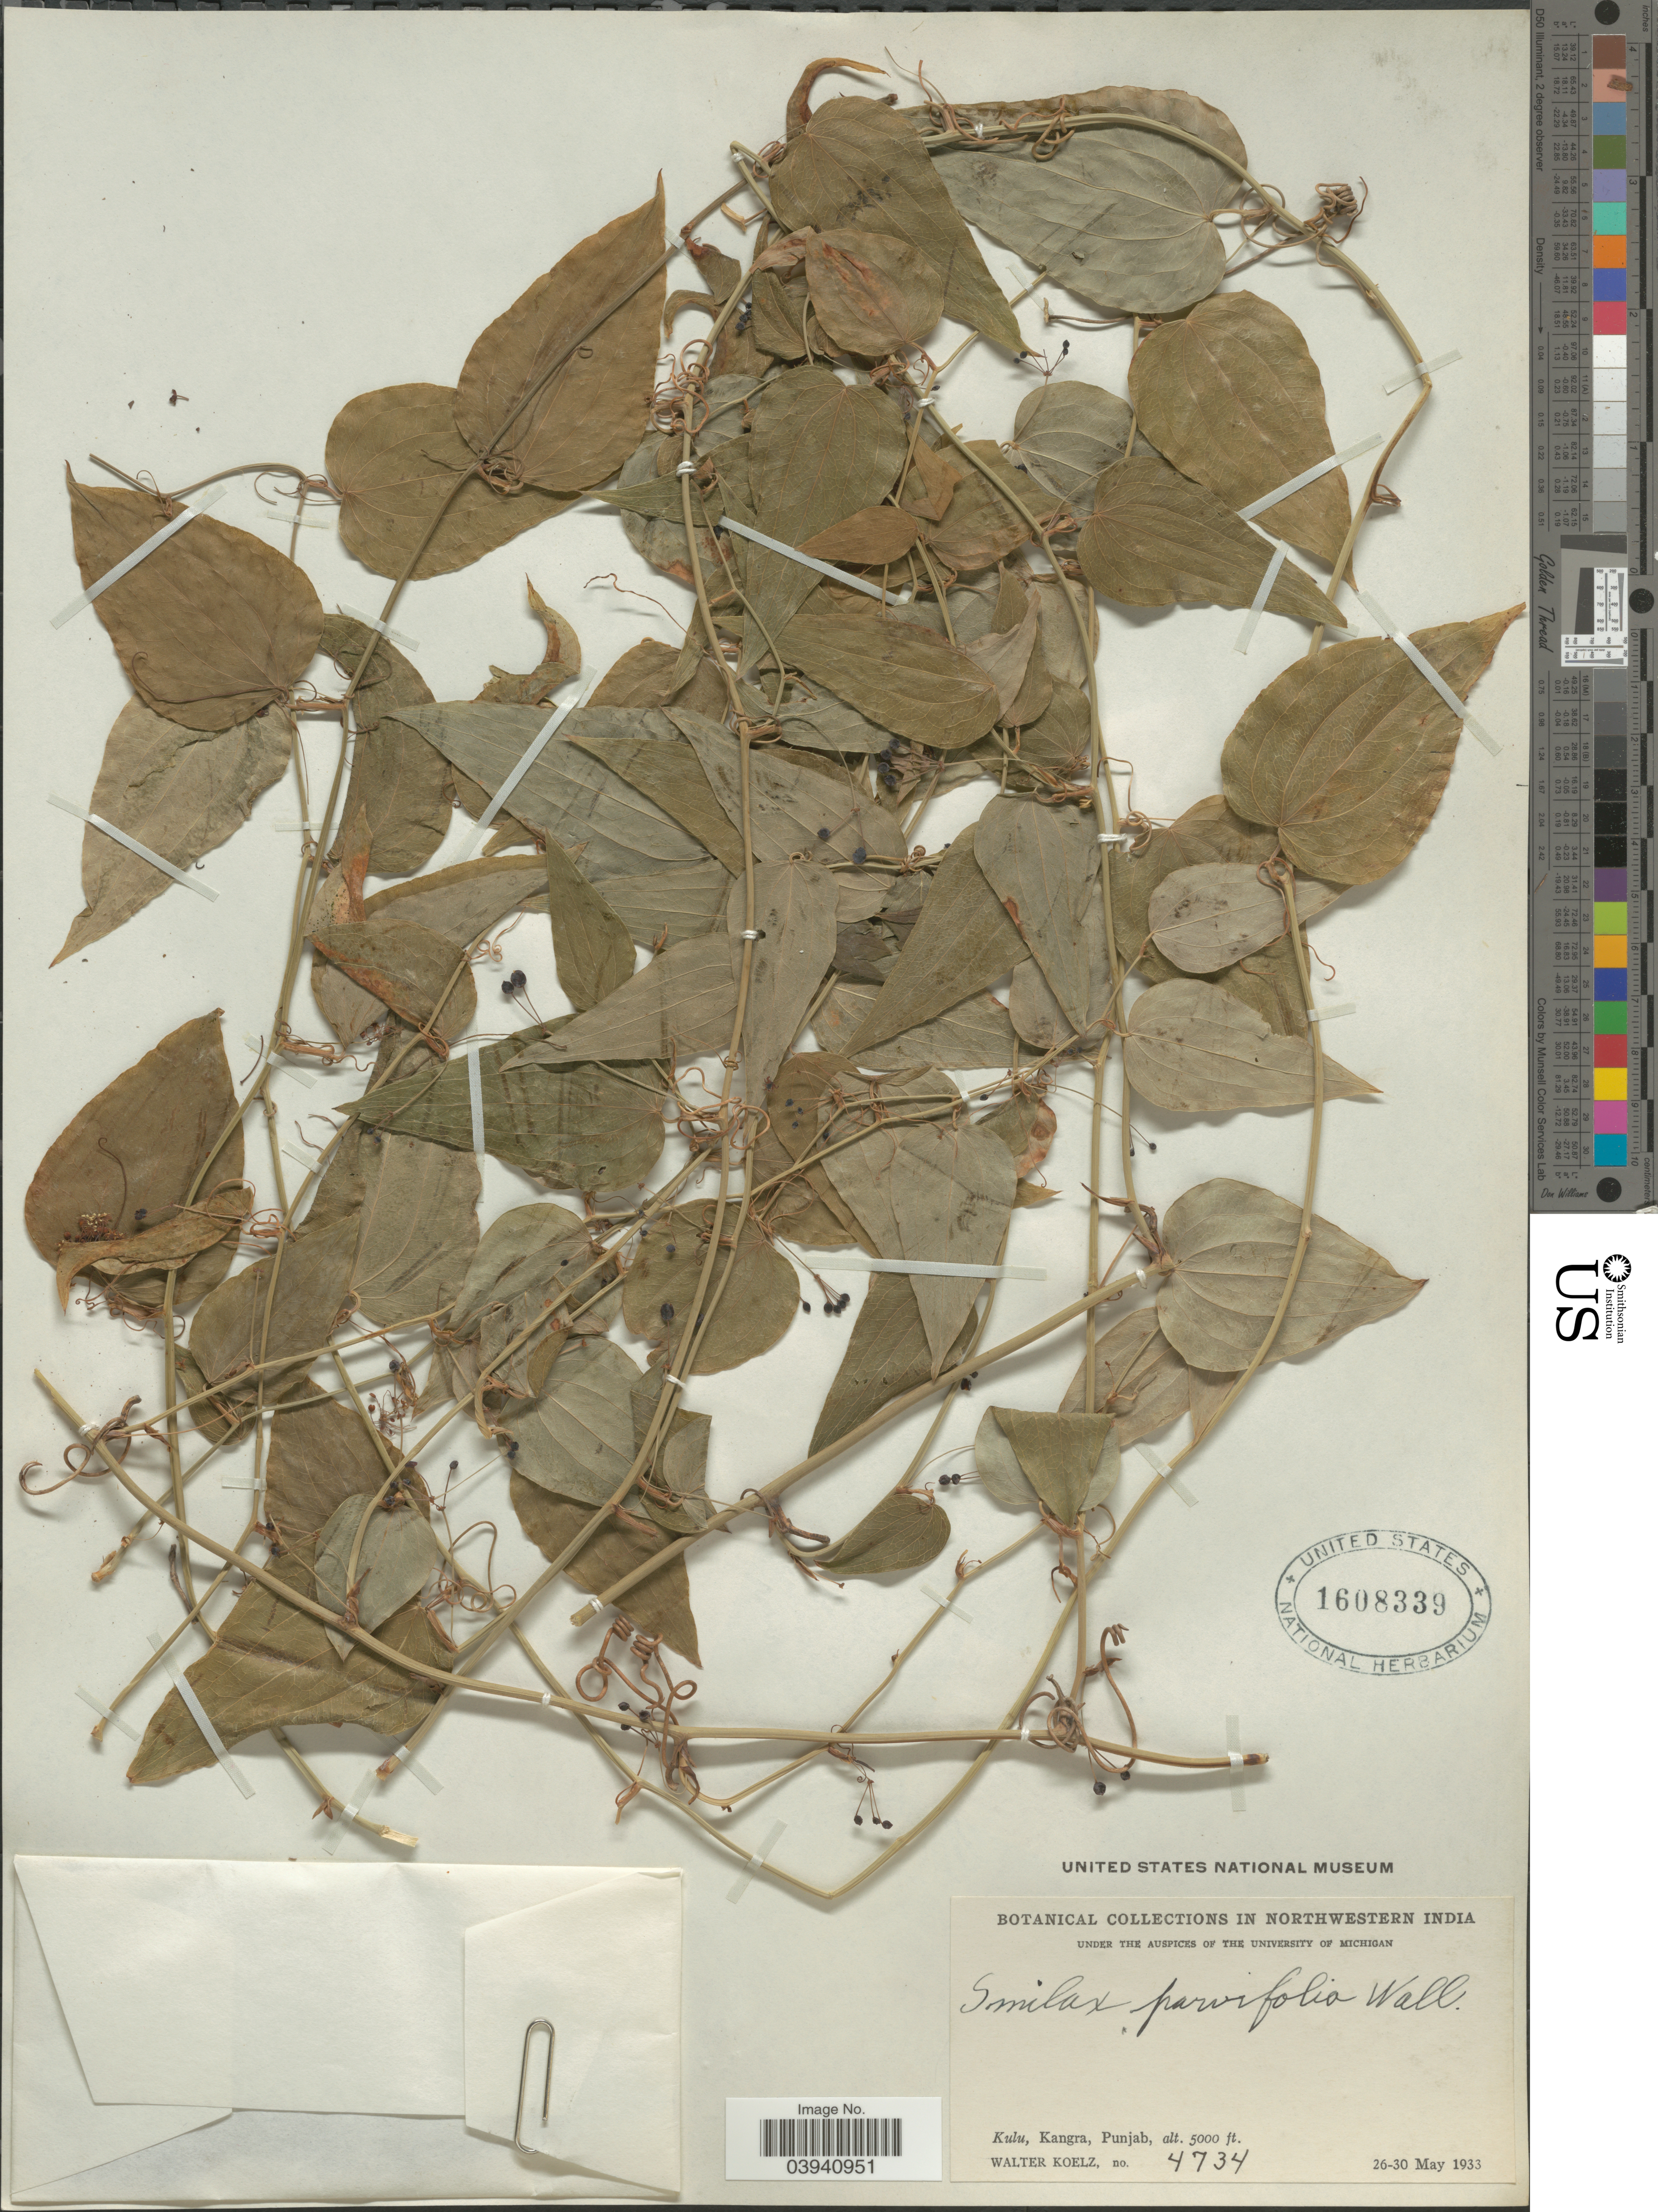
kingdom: Plantae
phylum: Tracheophyta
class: Liliopsida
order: Liliales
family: Smilacaceae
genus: Smilax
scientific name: Smilax parvifolia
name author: Wall. ex Hook. f.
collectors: W. N. Koelz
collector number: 4734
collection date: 1933-05-26/1933-05-30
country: India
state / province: Punjab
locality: Northwestern India. Kulu, Kangra, Punjab.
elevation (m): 1524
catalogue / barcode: US 1608339